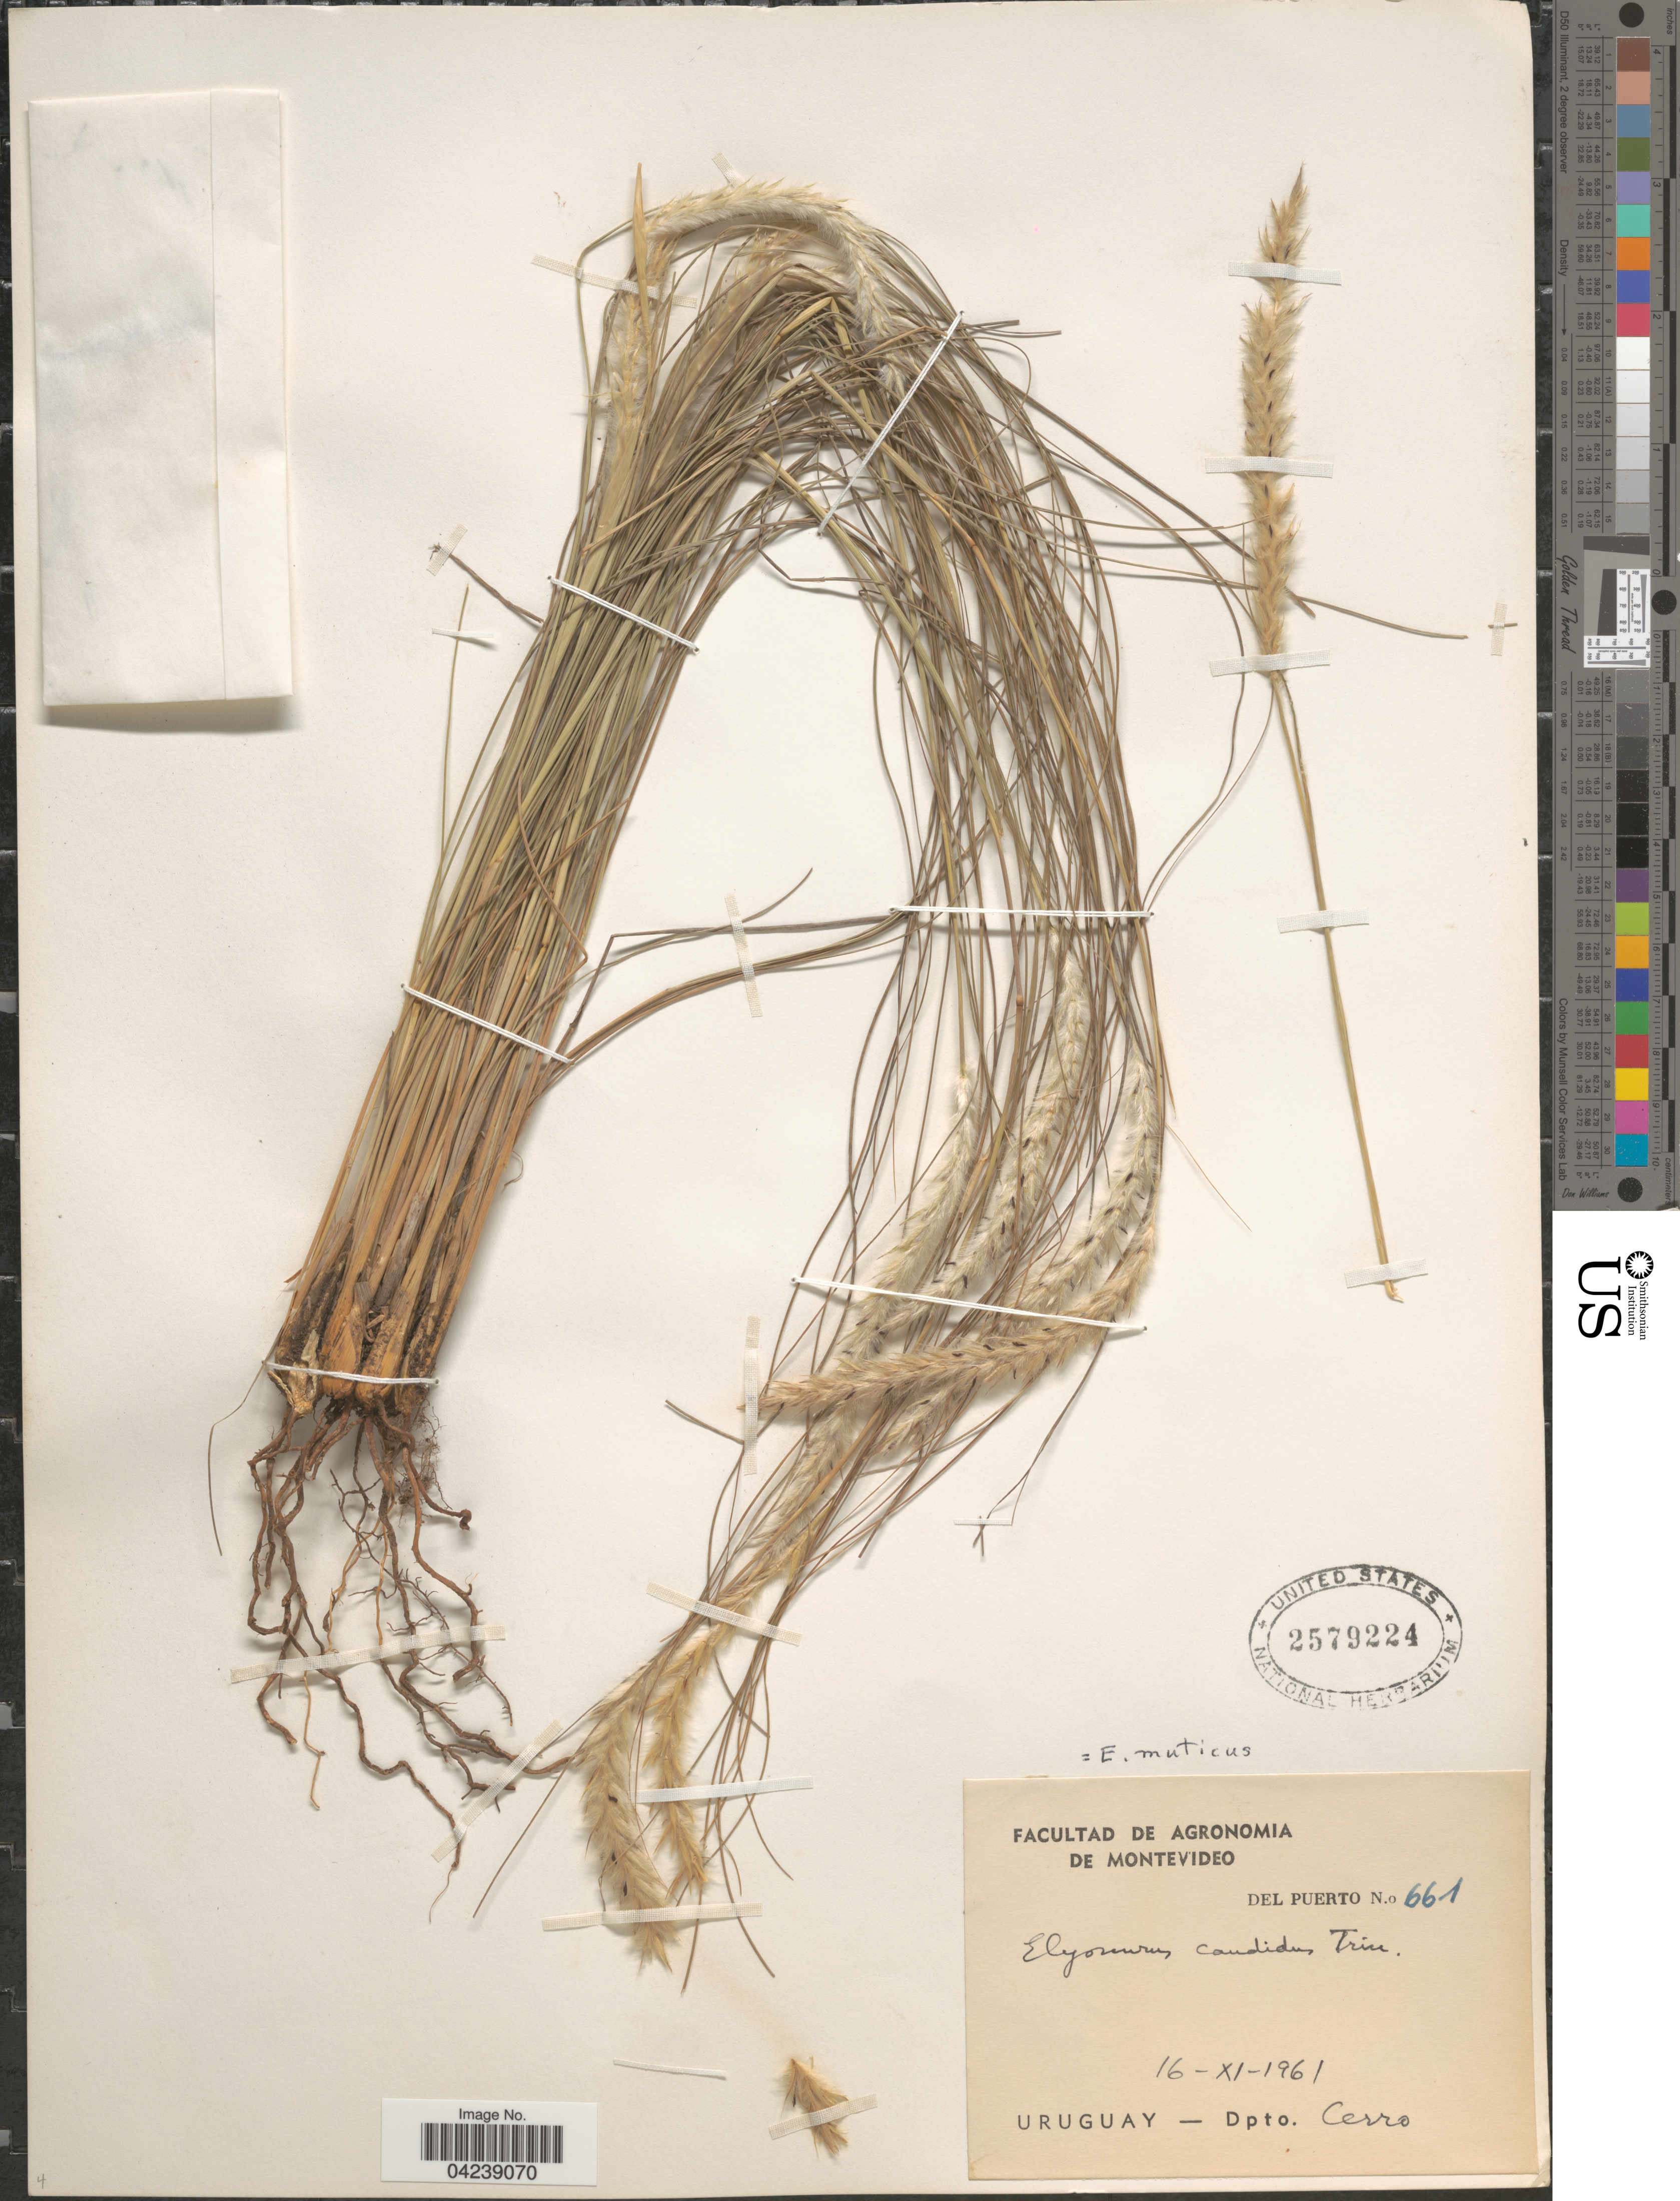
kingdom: Plantae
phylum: Tracheophyta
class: Liliopsida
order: Poales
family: Poaceae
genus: Elionurus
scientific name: Elionurus muticus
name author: (Spreng.) Kuntze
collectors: Del Puerto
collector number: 661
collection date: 1961-11-16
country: Uruguay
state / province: Montevideo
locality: Dpto. Cerro.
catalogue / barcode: US 2579224